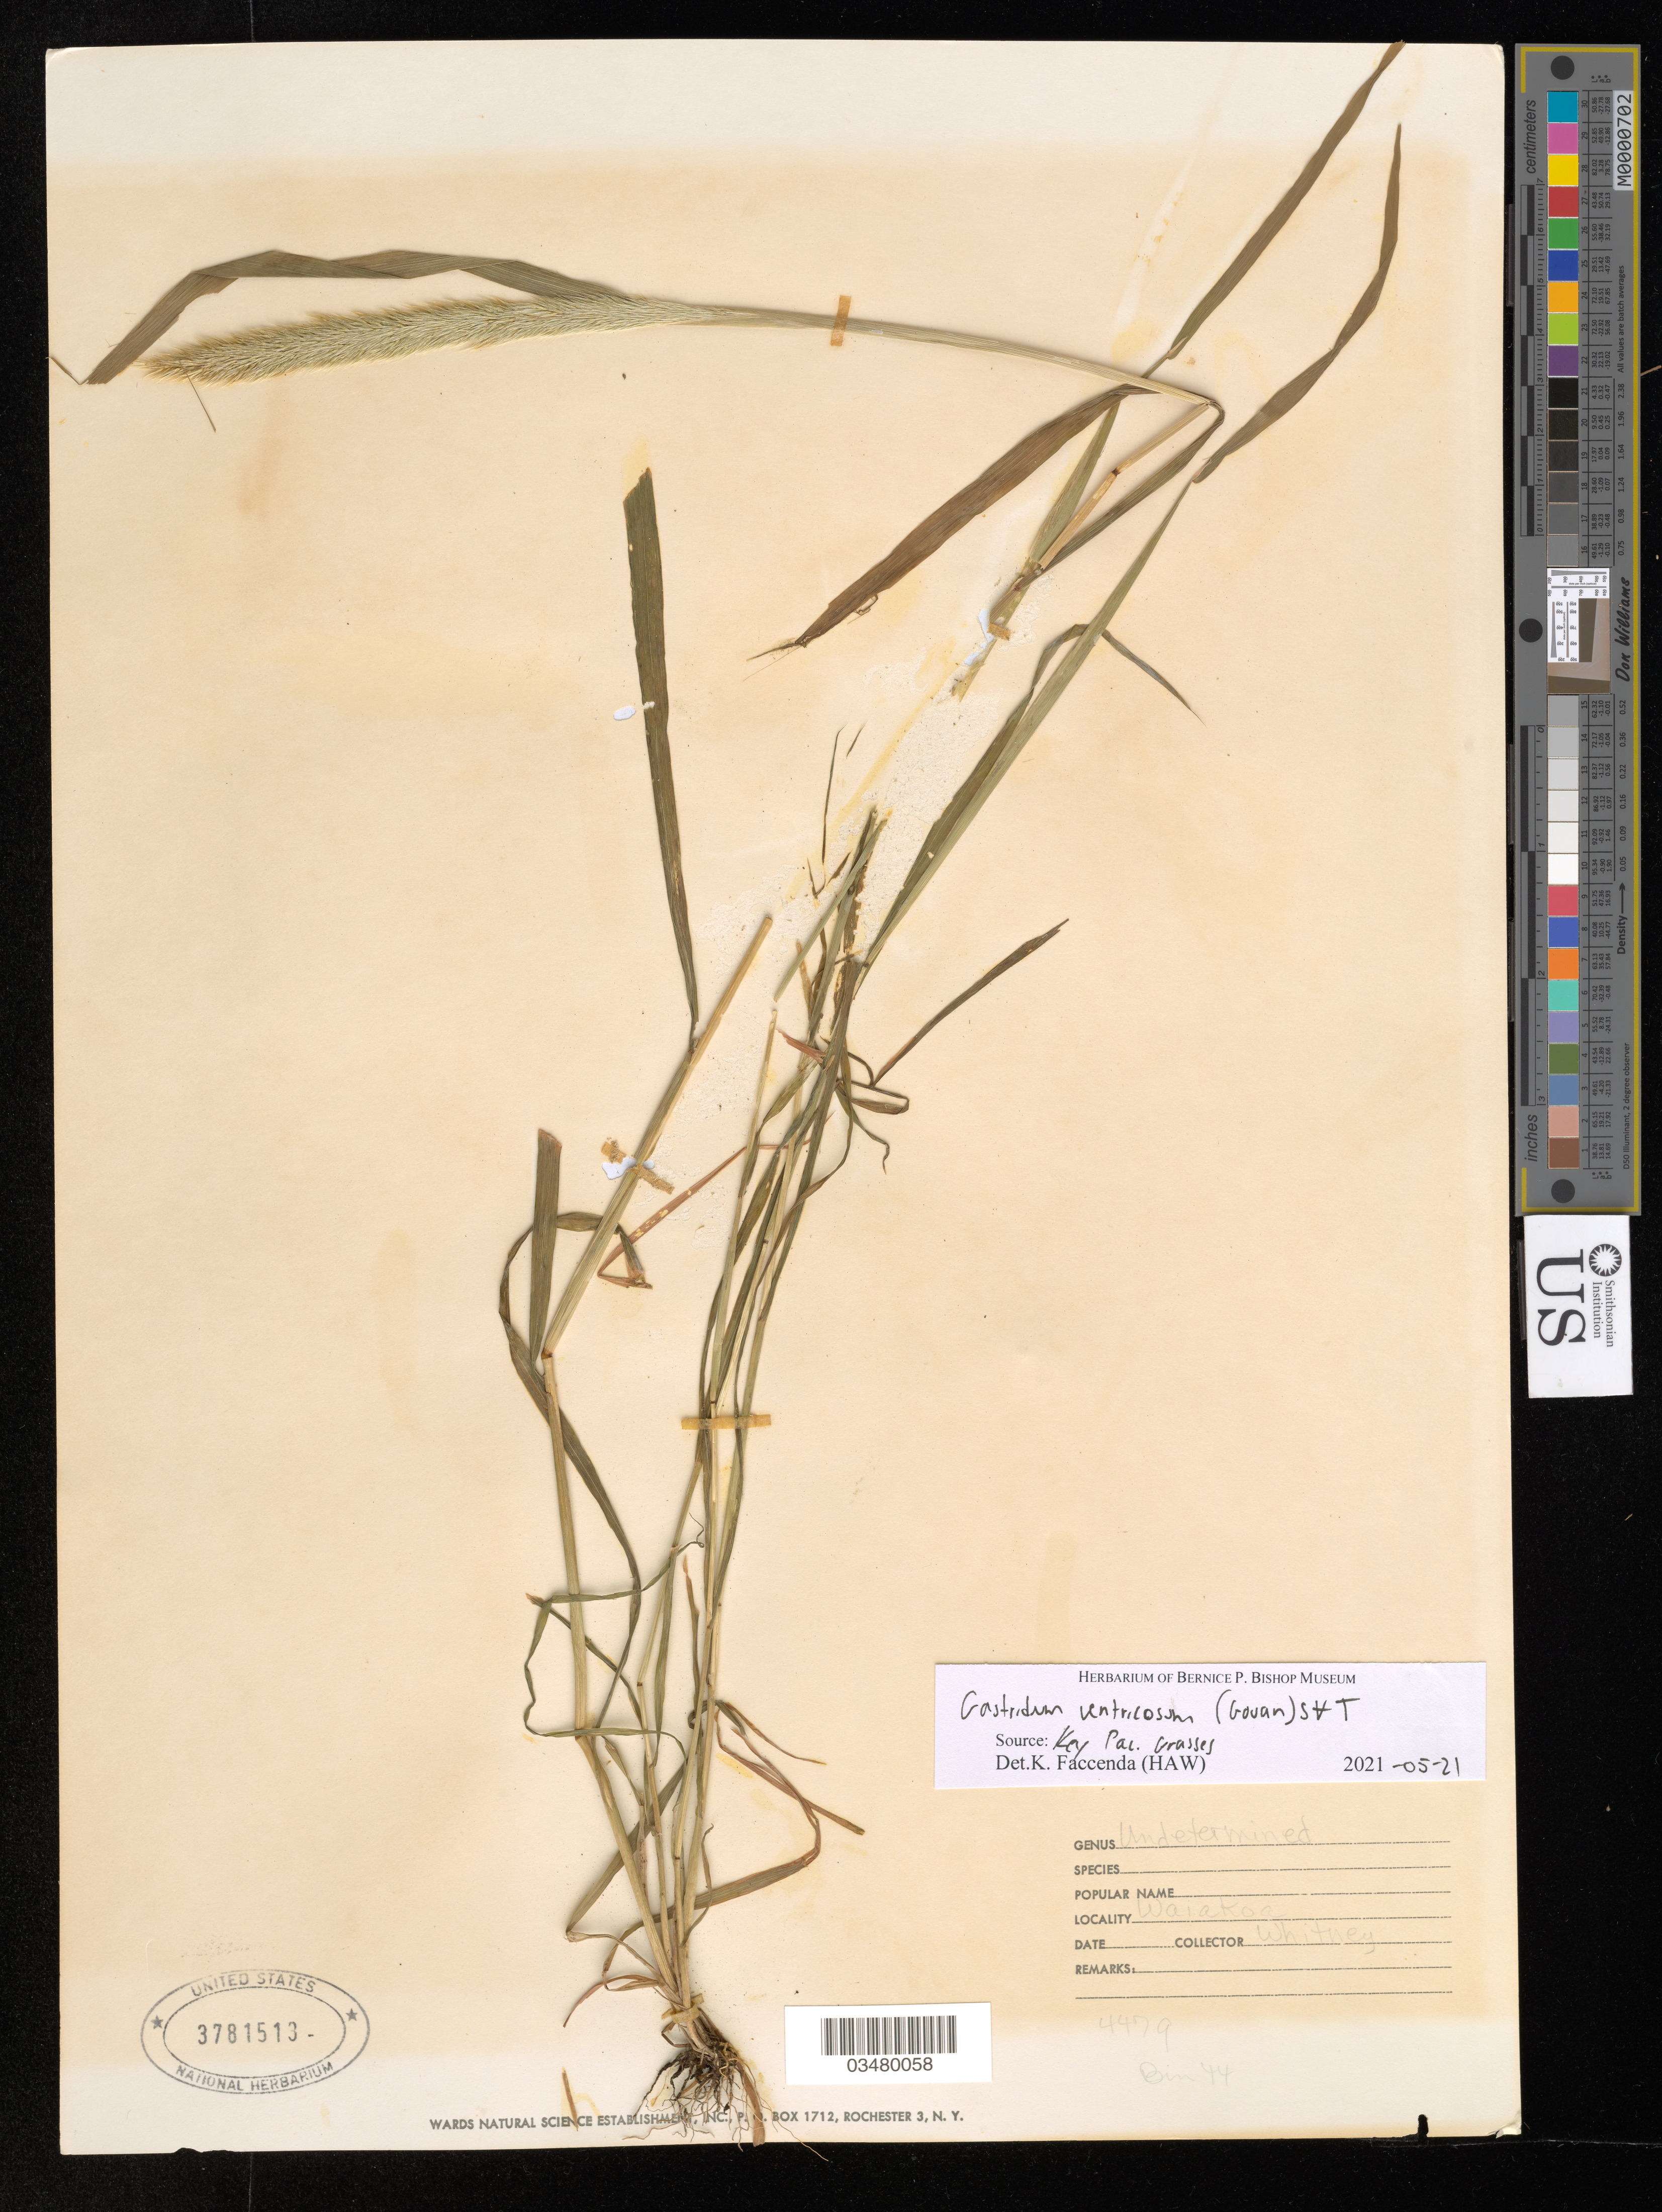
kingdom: Plantae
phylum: Tracheophyta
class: Liliopsida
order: Poales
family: Poaceae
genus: Gastridium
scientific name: Gastridium phleoides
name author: (Nees) C.E. Hubb.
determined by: Faccenda, K.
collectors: L. Whitney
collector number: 4479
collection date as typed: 04-13-37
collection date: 1937-04-13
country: United States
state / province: Hawaii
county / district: Maui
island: Maui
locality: Waiakoa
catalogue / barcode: US 3781513